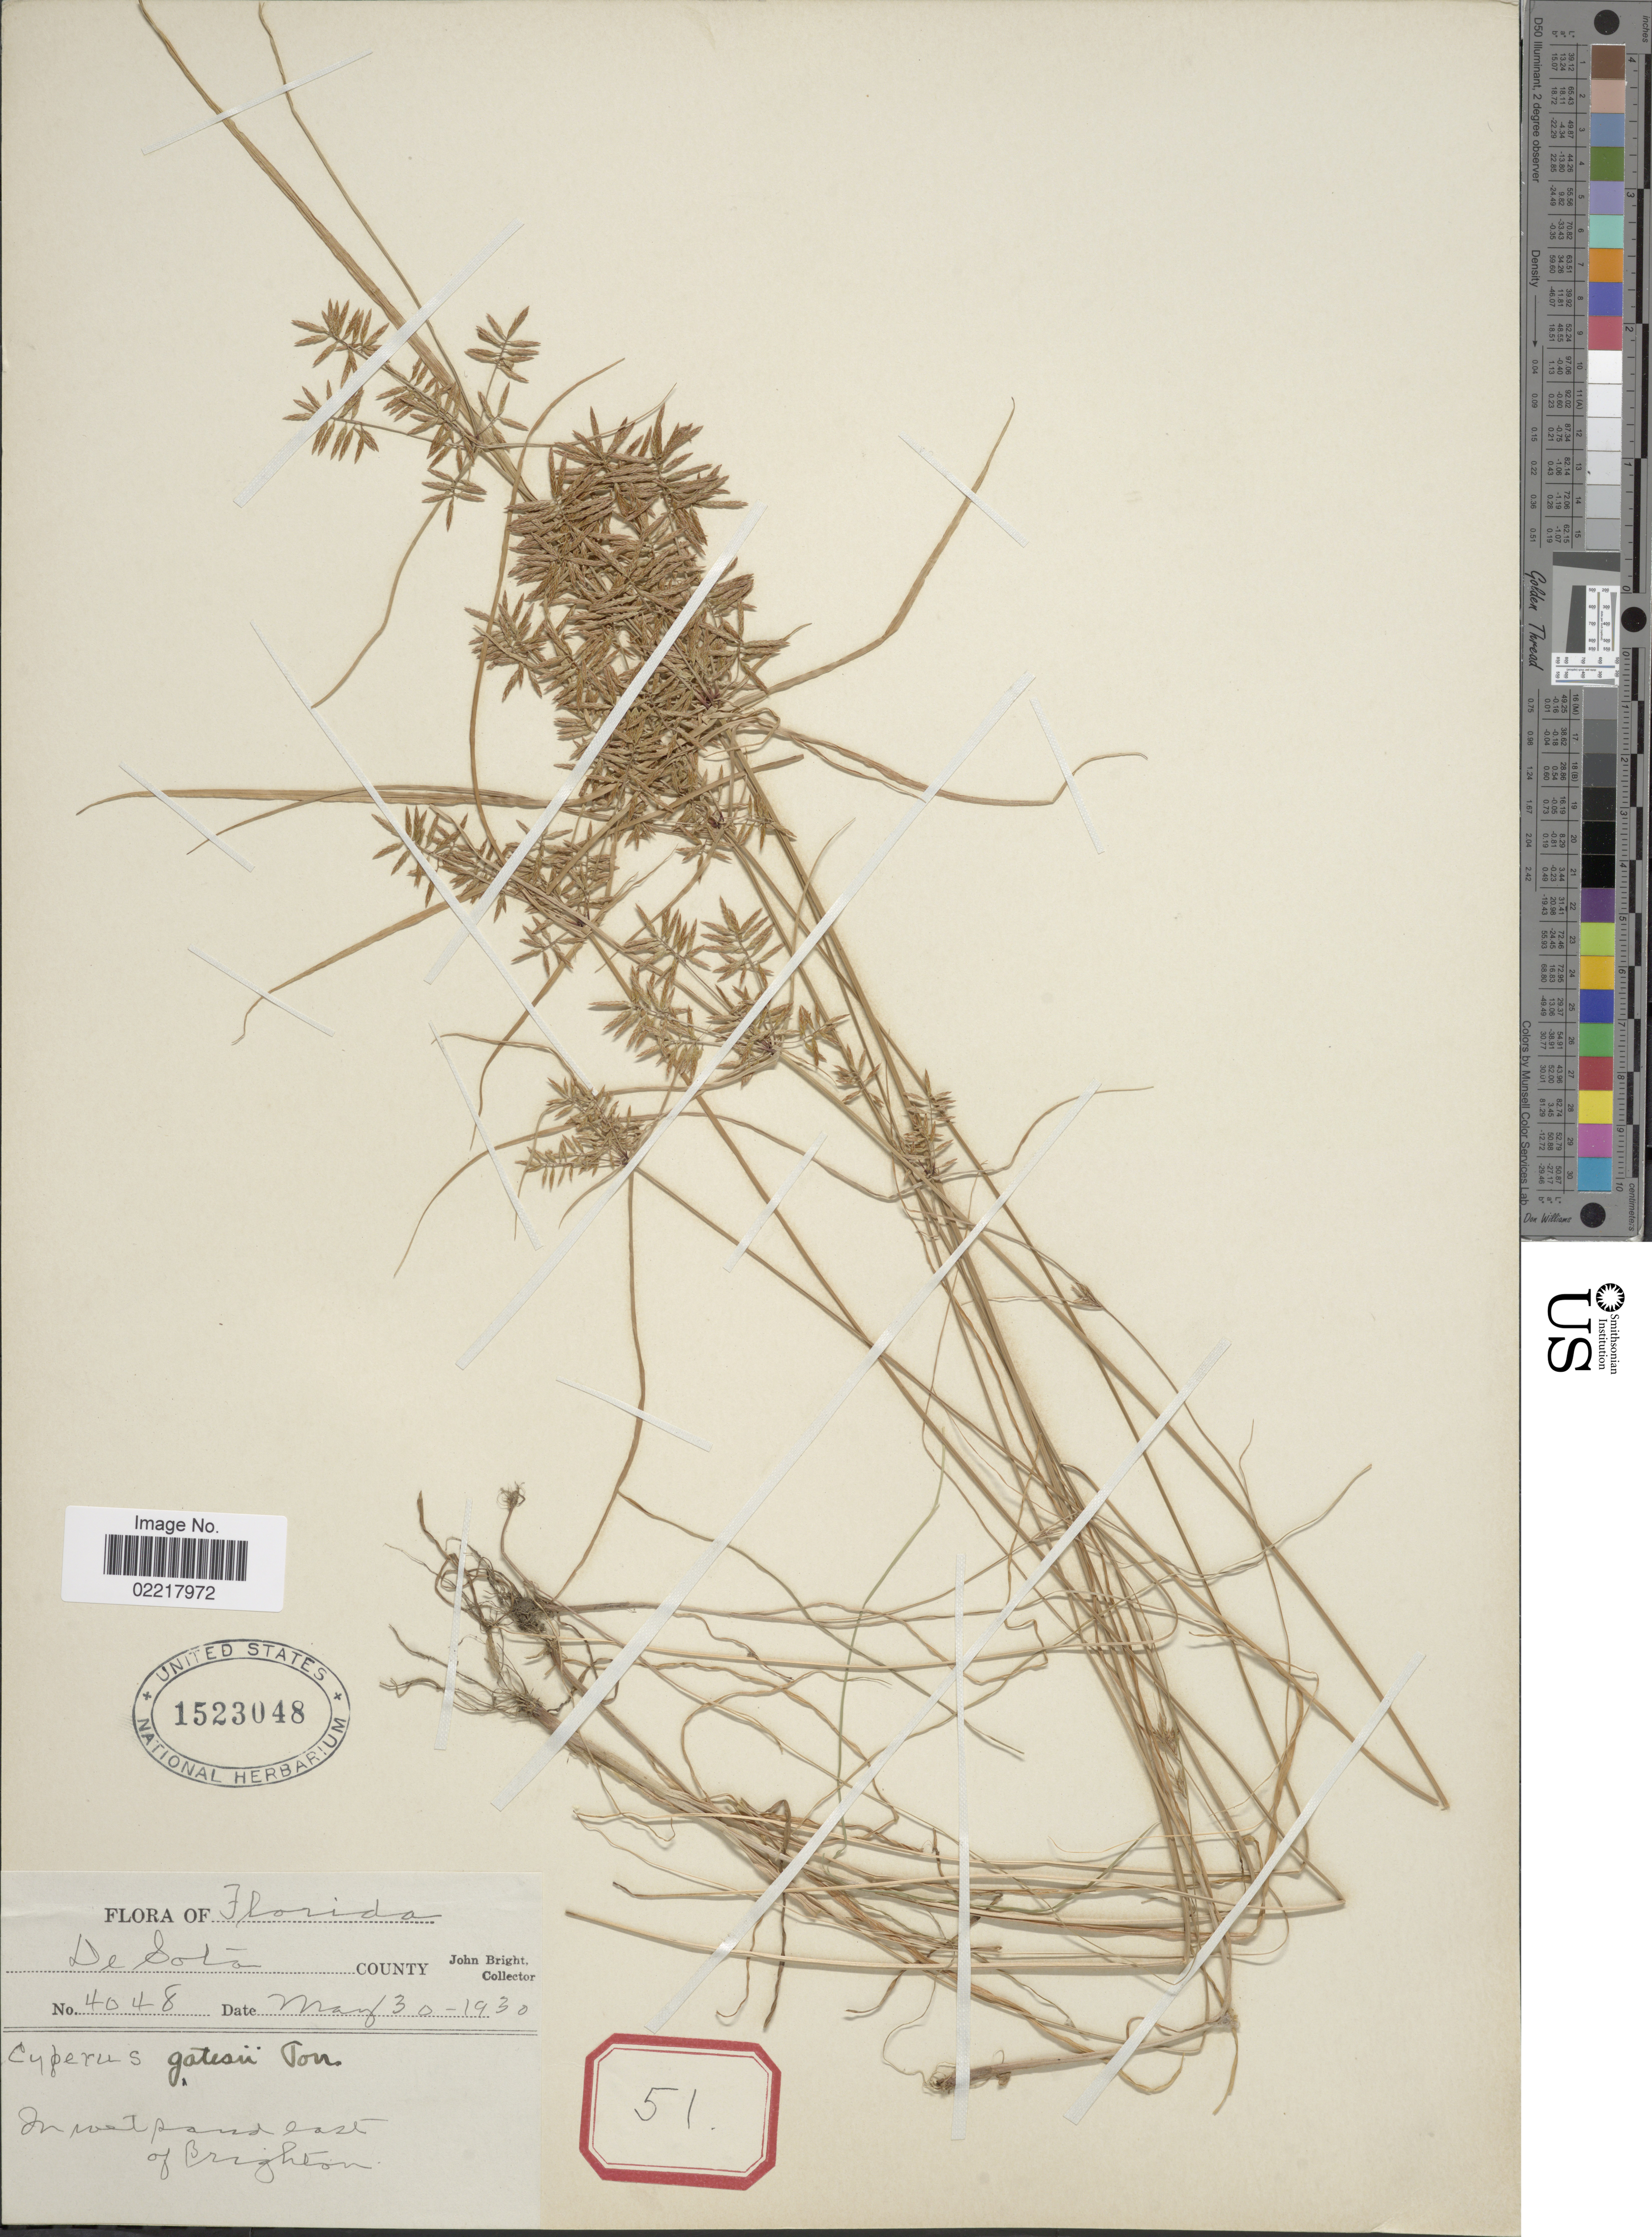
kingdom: Plantae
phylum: Tracheophyta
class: Liliopsida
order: Poales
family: Cyperaceae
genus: Cyperus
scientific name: Cyperus polystachyos var. texensis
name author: (Torr.) Fernald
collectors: J. Bright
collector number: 4048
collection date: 1930-05-30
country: United States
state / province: Florida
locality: De Sota County, In wet sand east of Brighton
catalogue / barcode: US 1523048